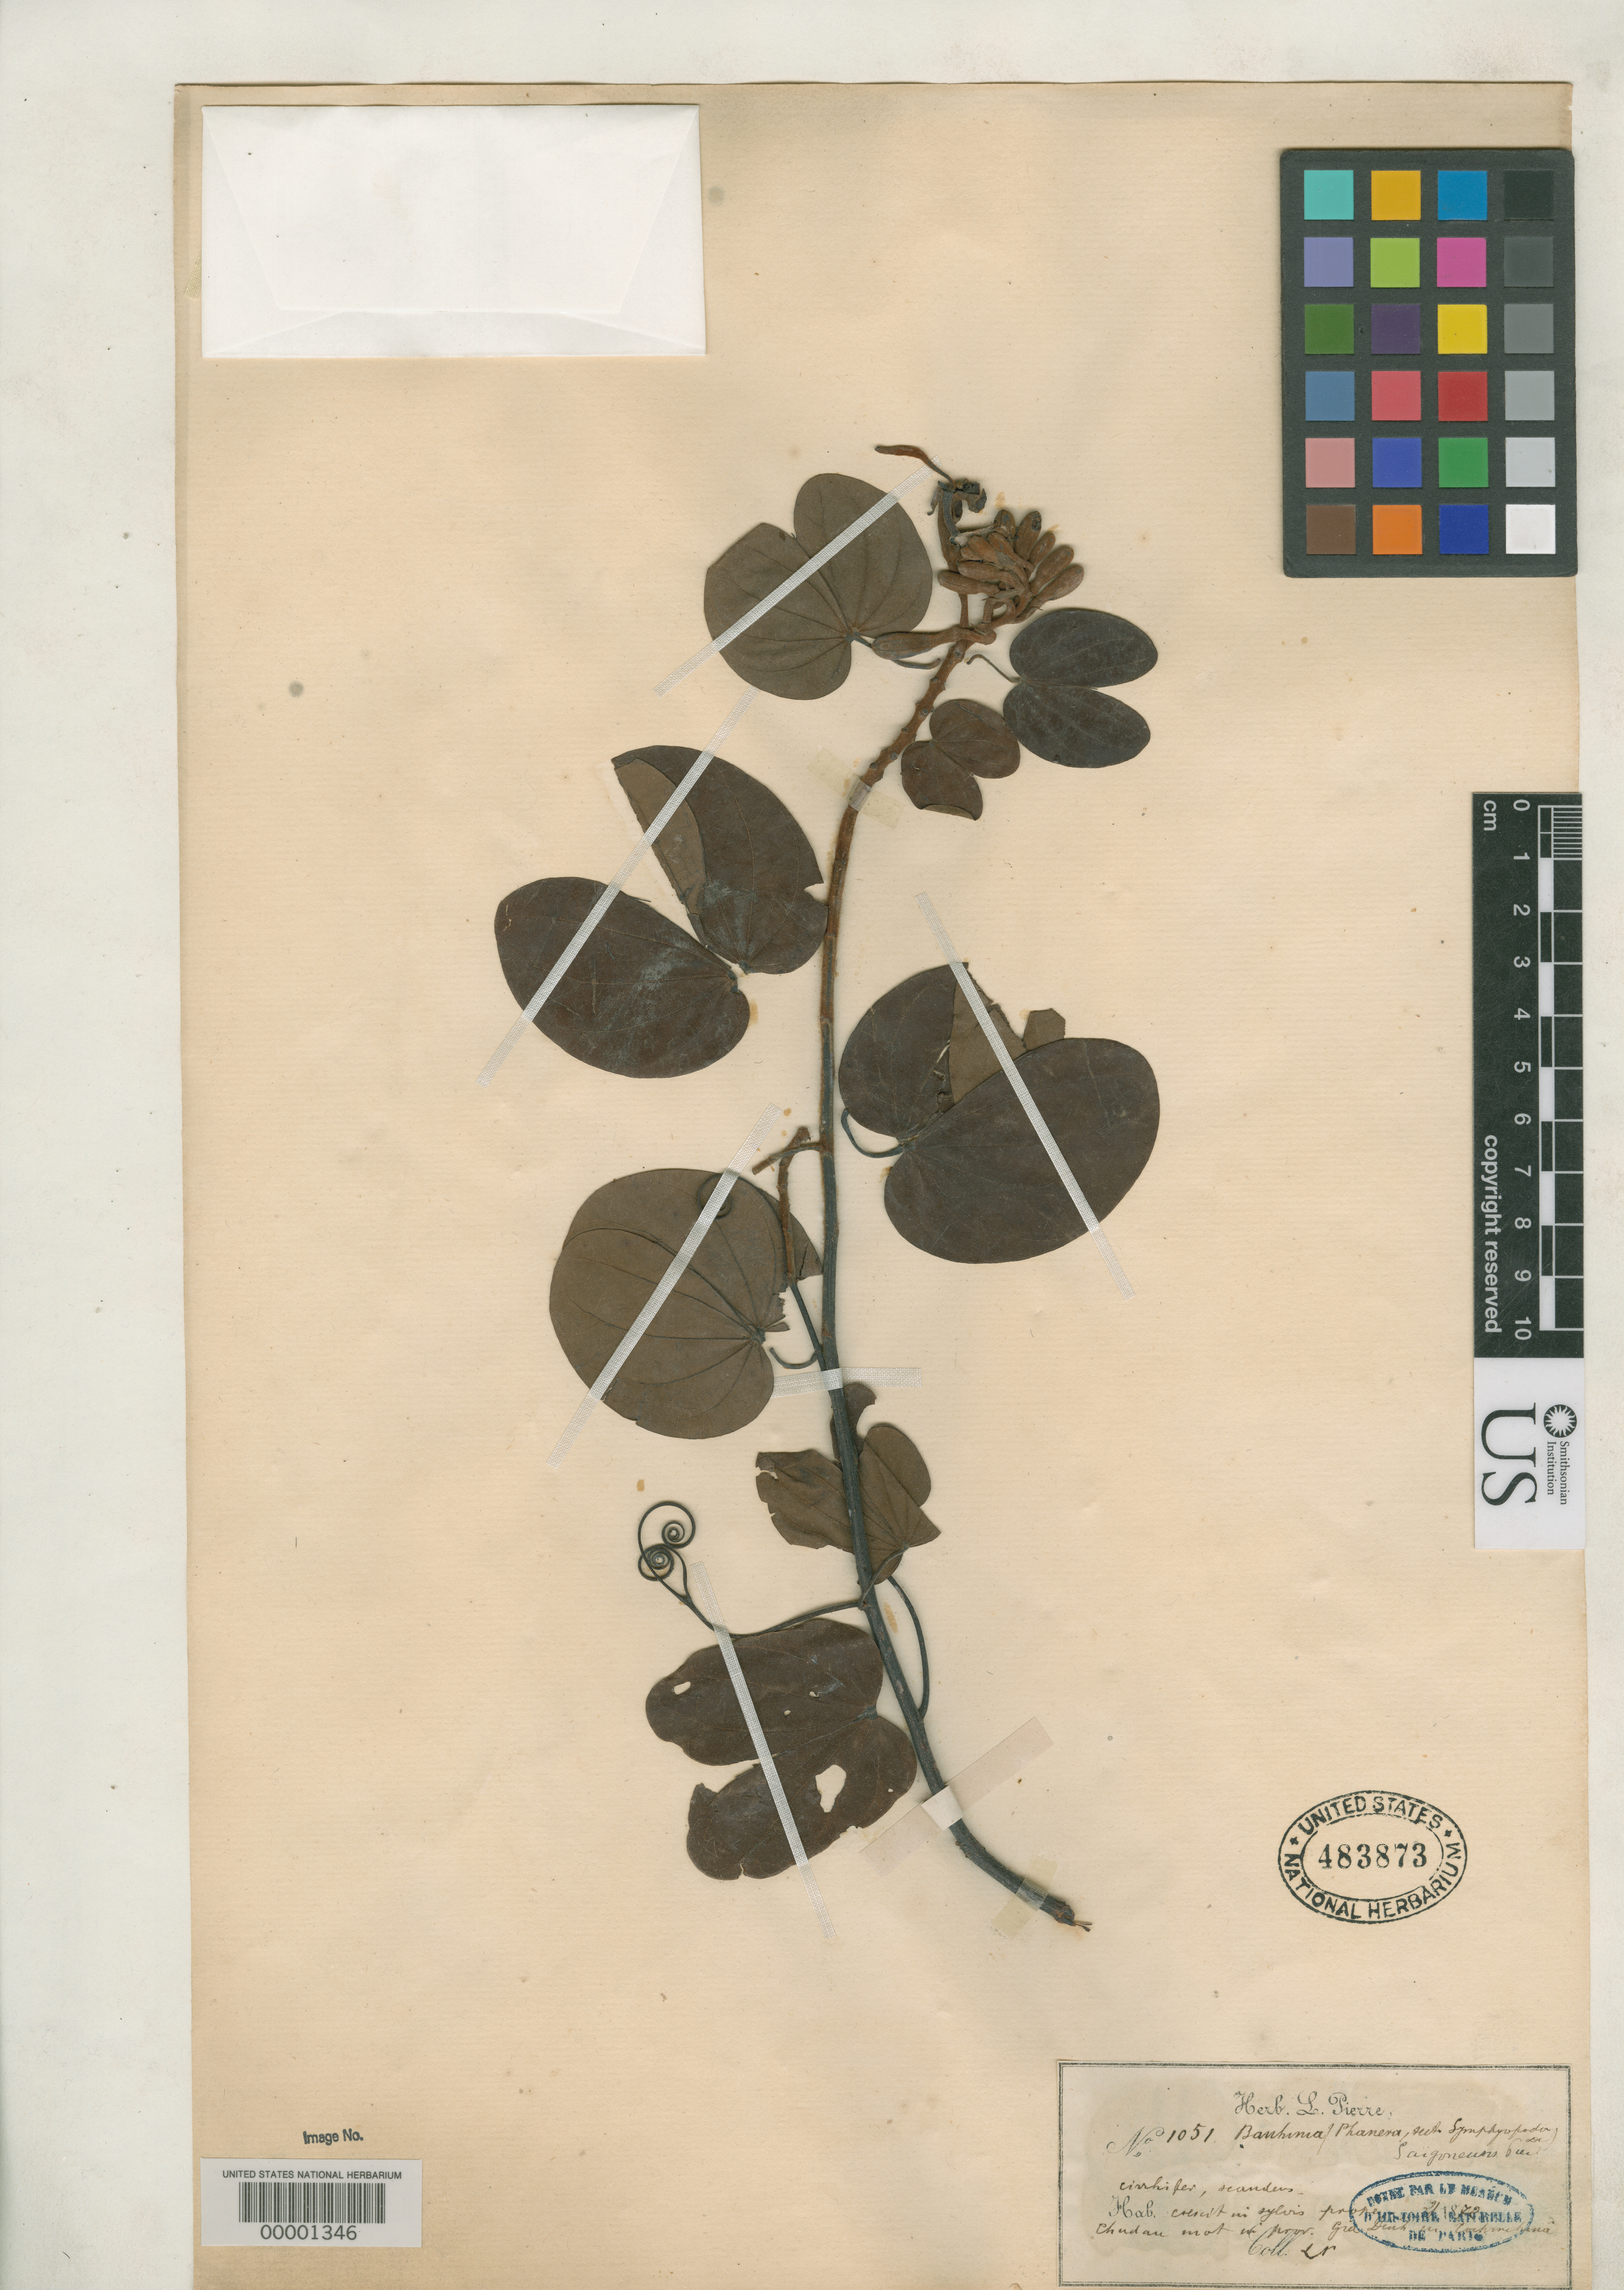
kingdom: Plantae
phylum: Tracheophyta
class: Magnoliopsida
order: Fabales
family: Fabaceae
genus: Bauhinia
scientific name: Bauhinia saigonensis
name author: Pierre ex Gagnep.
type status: Type Collection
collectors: J. Pierre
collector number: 1051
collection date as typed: Jan 1867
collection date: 1867-01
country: Vietnam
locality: Thu-dau-mot; (country as "Cochinchina, Indo-china").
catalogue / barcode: US 483873